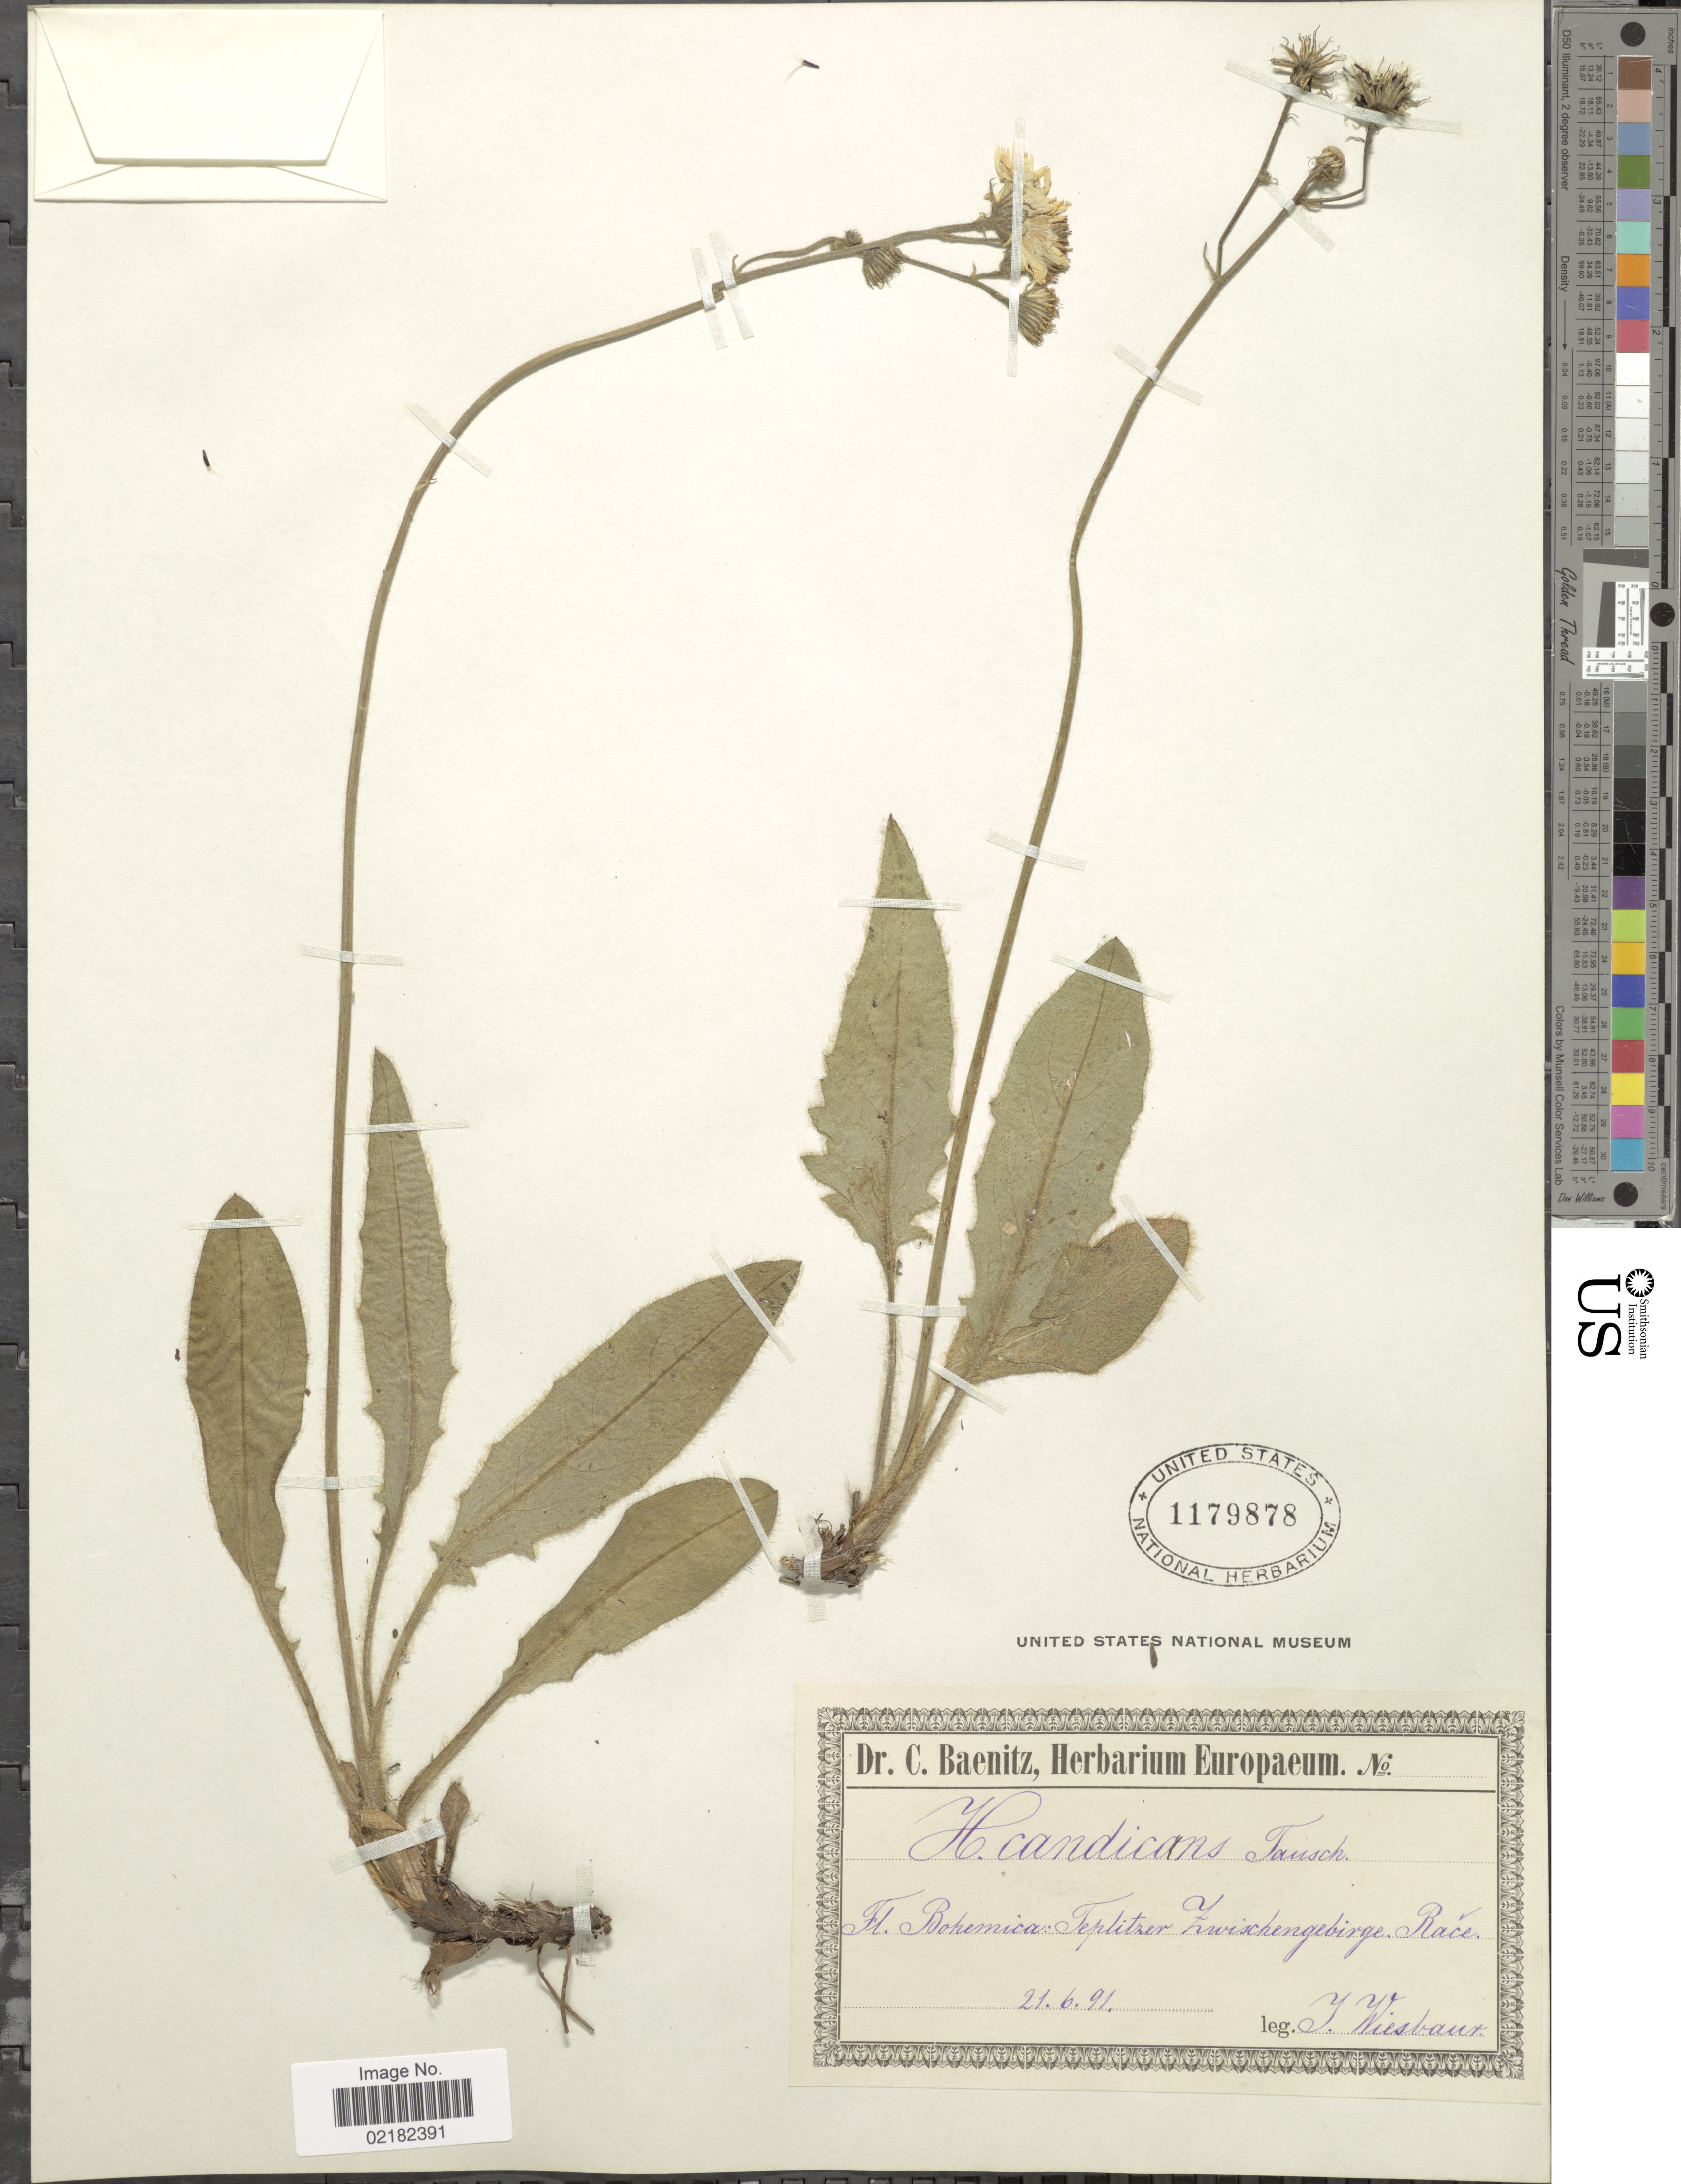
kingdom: Plantae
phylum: Tracheophyta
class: Magnoliopsida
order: Asterales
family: Asteraceae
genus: Hieracium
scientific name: Hieracium schmidtii subsp. candicans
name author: (Tausch) Greuter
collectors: J. Wiesbaur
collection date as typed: Transcribed d/m/y: 21/6/91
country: Czechia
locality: Bohemica: Teplitzer wischengebirge Race. [interpreted]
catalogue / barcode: US 1179878